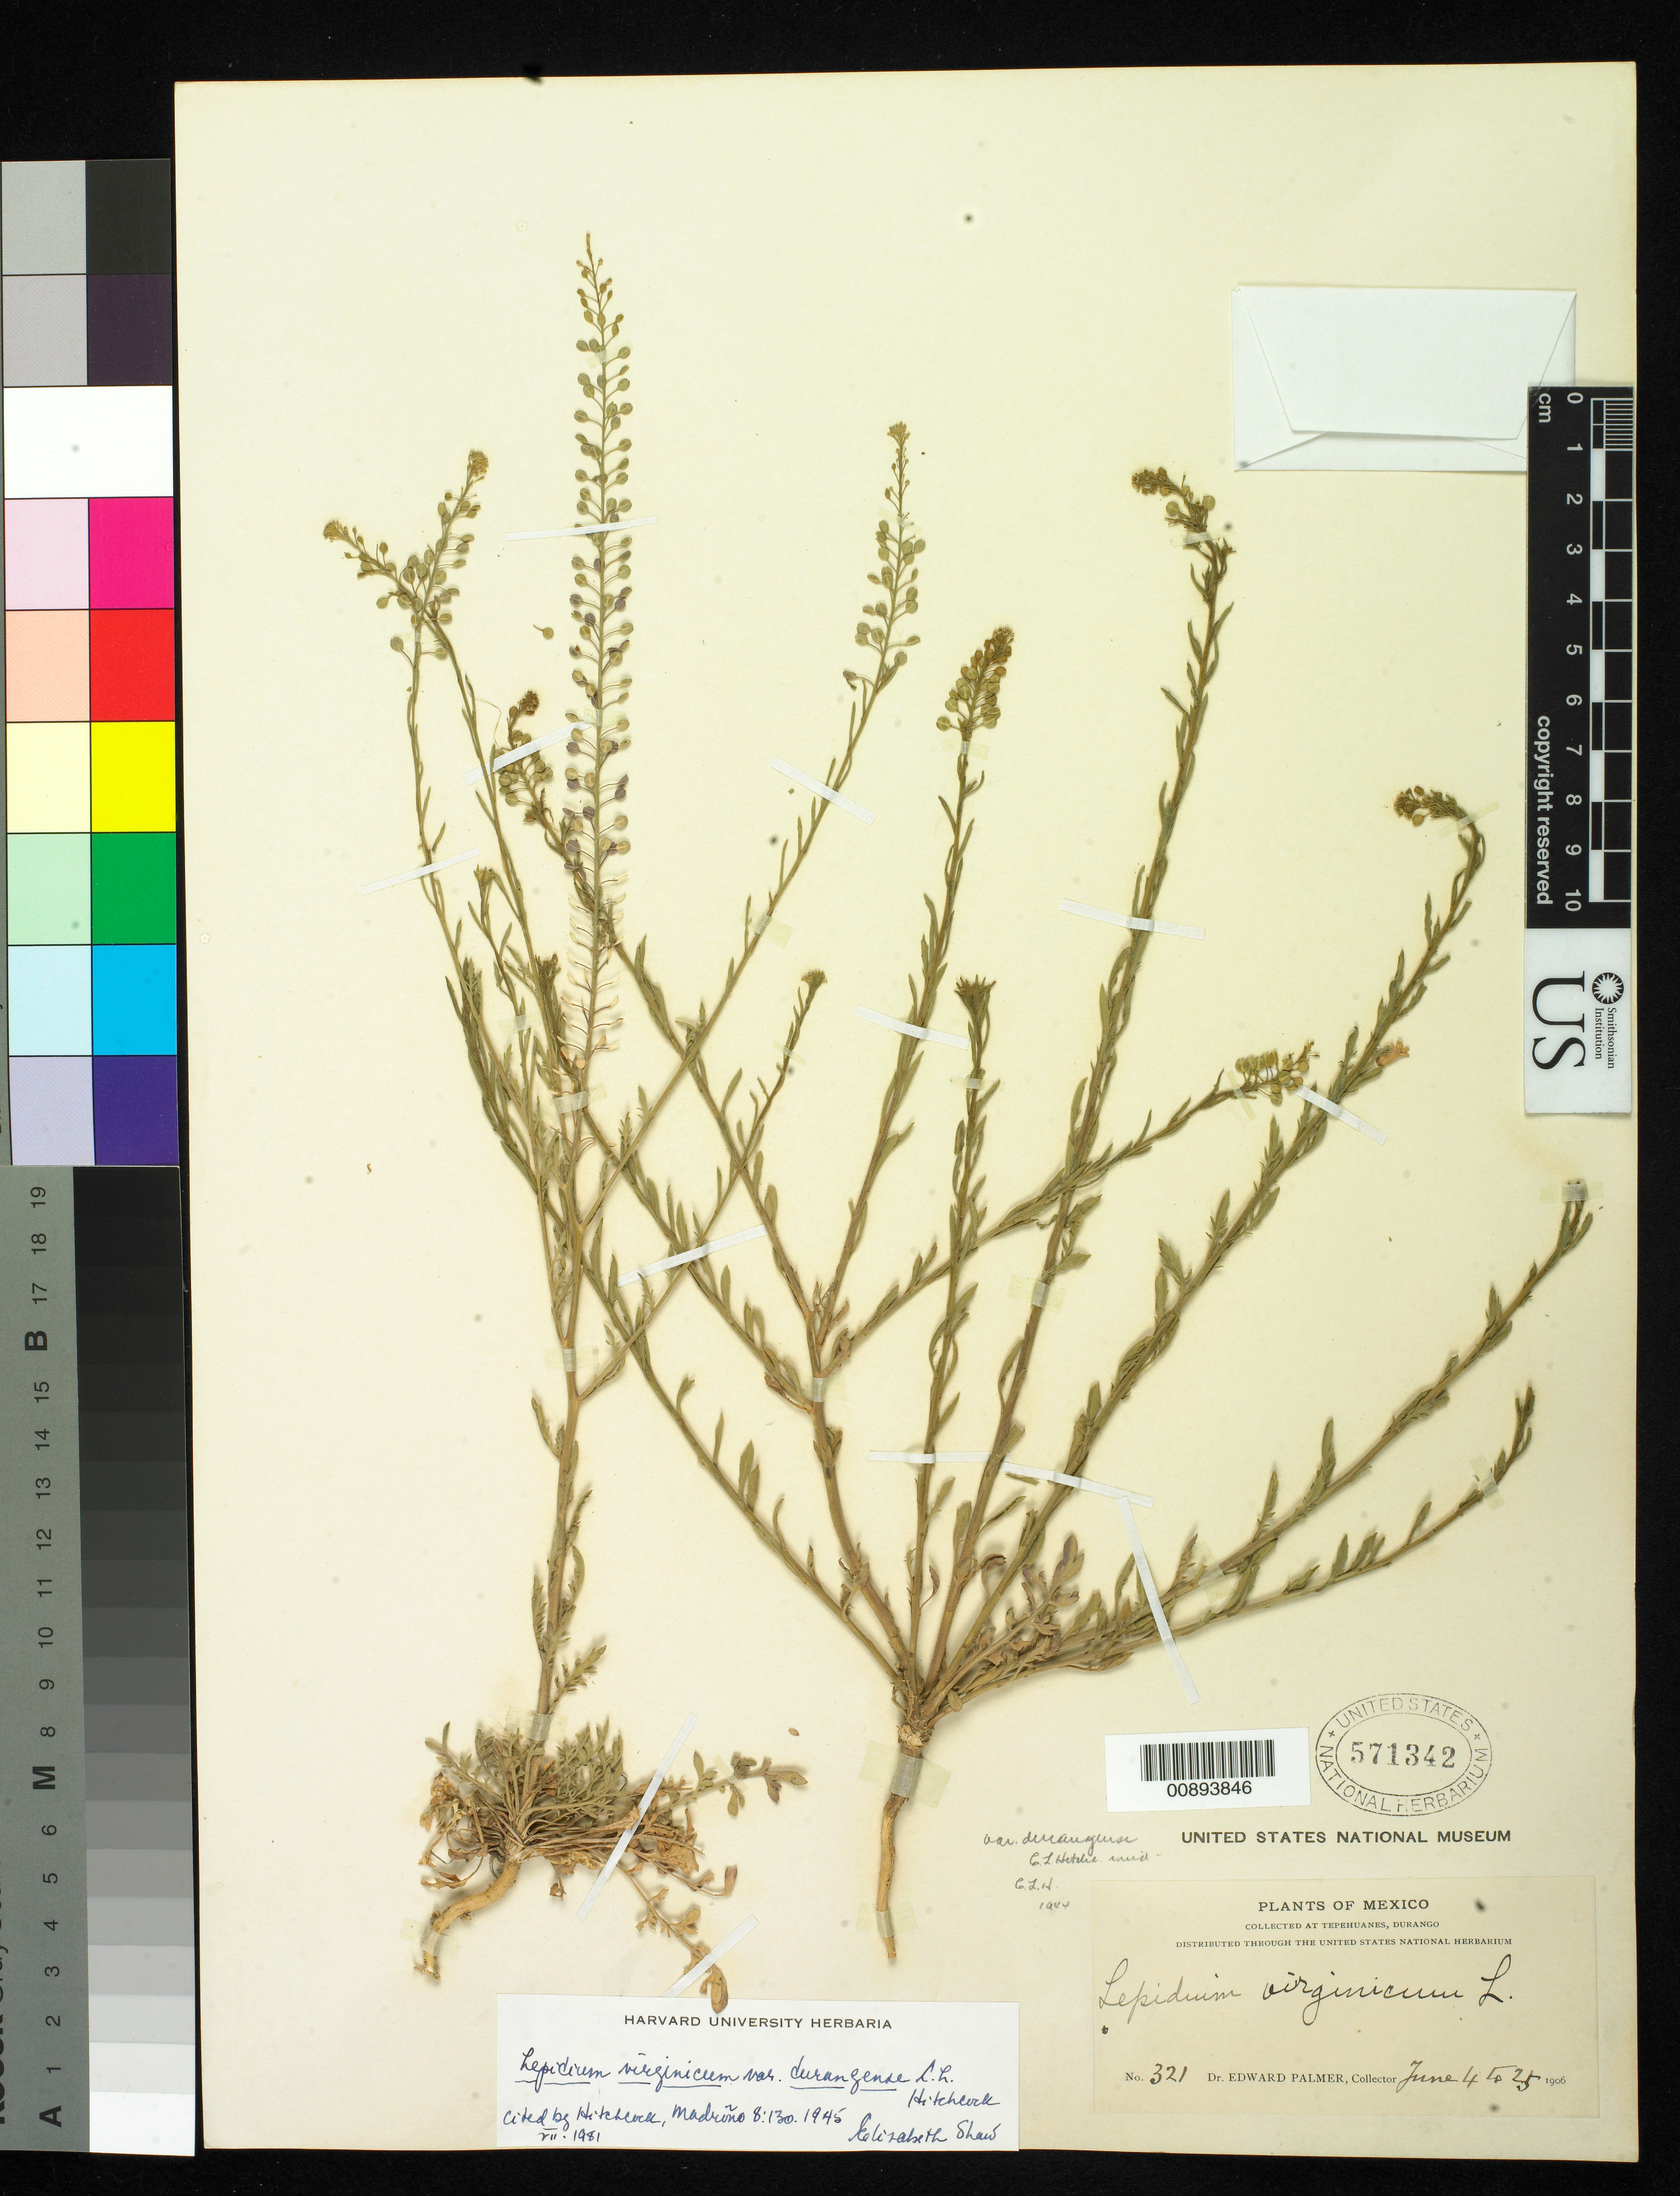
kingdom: Plantae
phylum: Tracheophyta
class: Magnoliopsida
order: Brassicales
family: Brassicaceae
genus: Lepidium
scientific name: Lepidium virginicum var. durangense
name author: C.L. Hitchc.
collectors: E. Palmer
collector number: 321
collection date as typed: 04 Jun 1906 to 25 Jun 1906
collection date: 1906-06-04/1906-06-25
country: Mexico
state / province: Durango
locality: Tepehuanes, Durango.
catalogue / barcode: US 571342